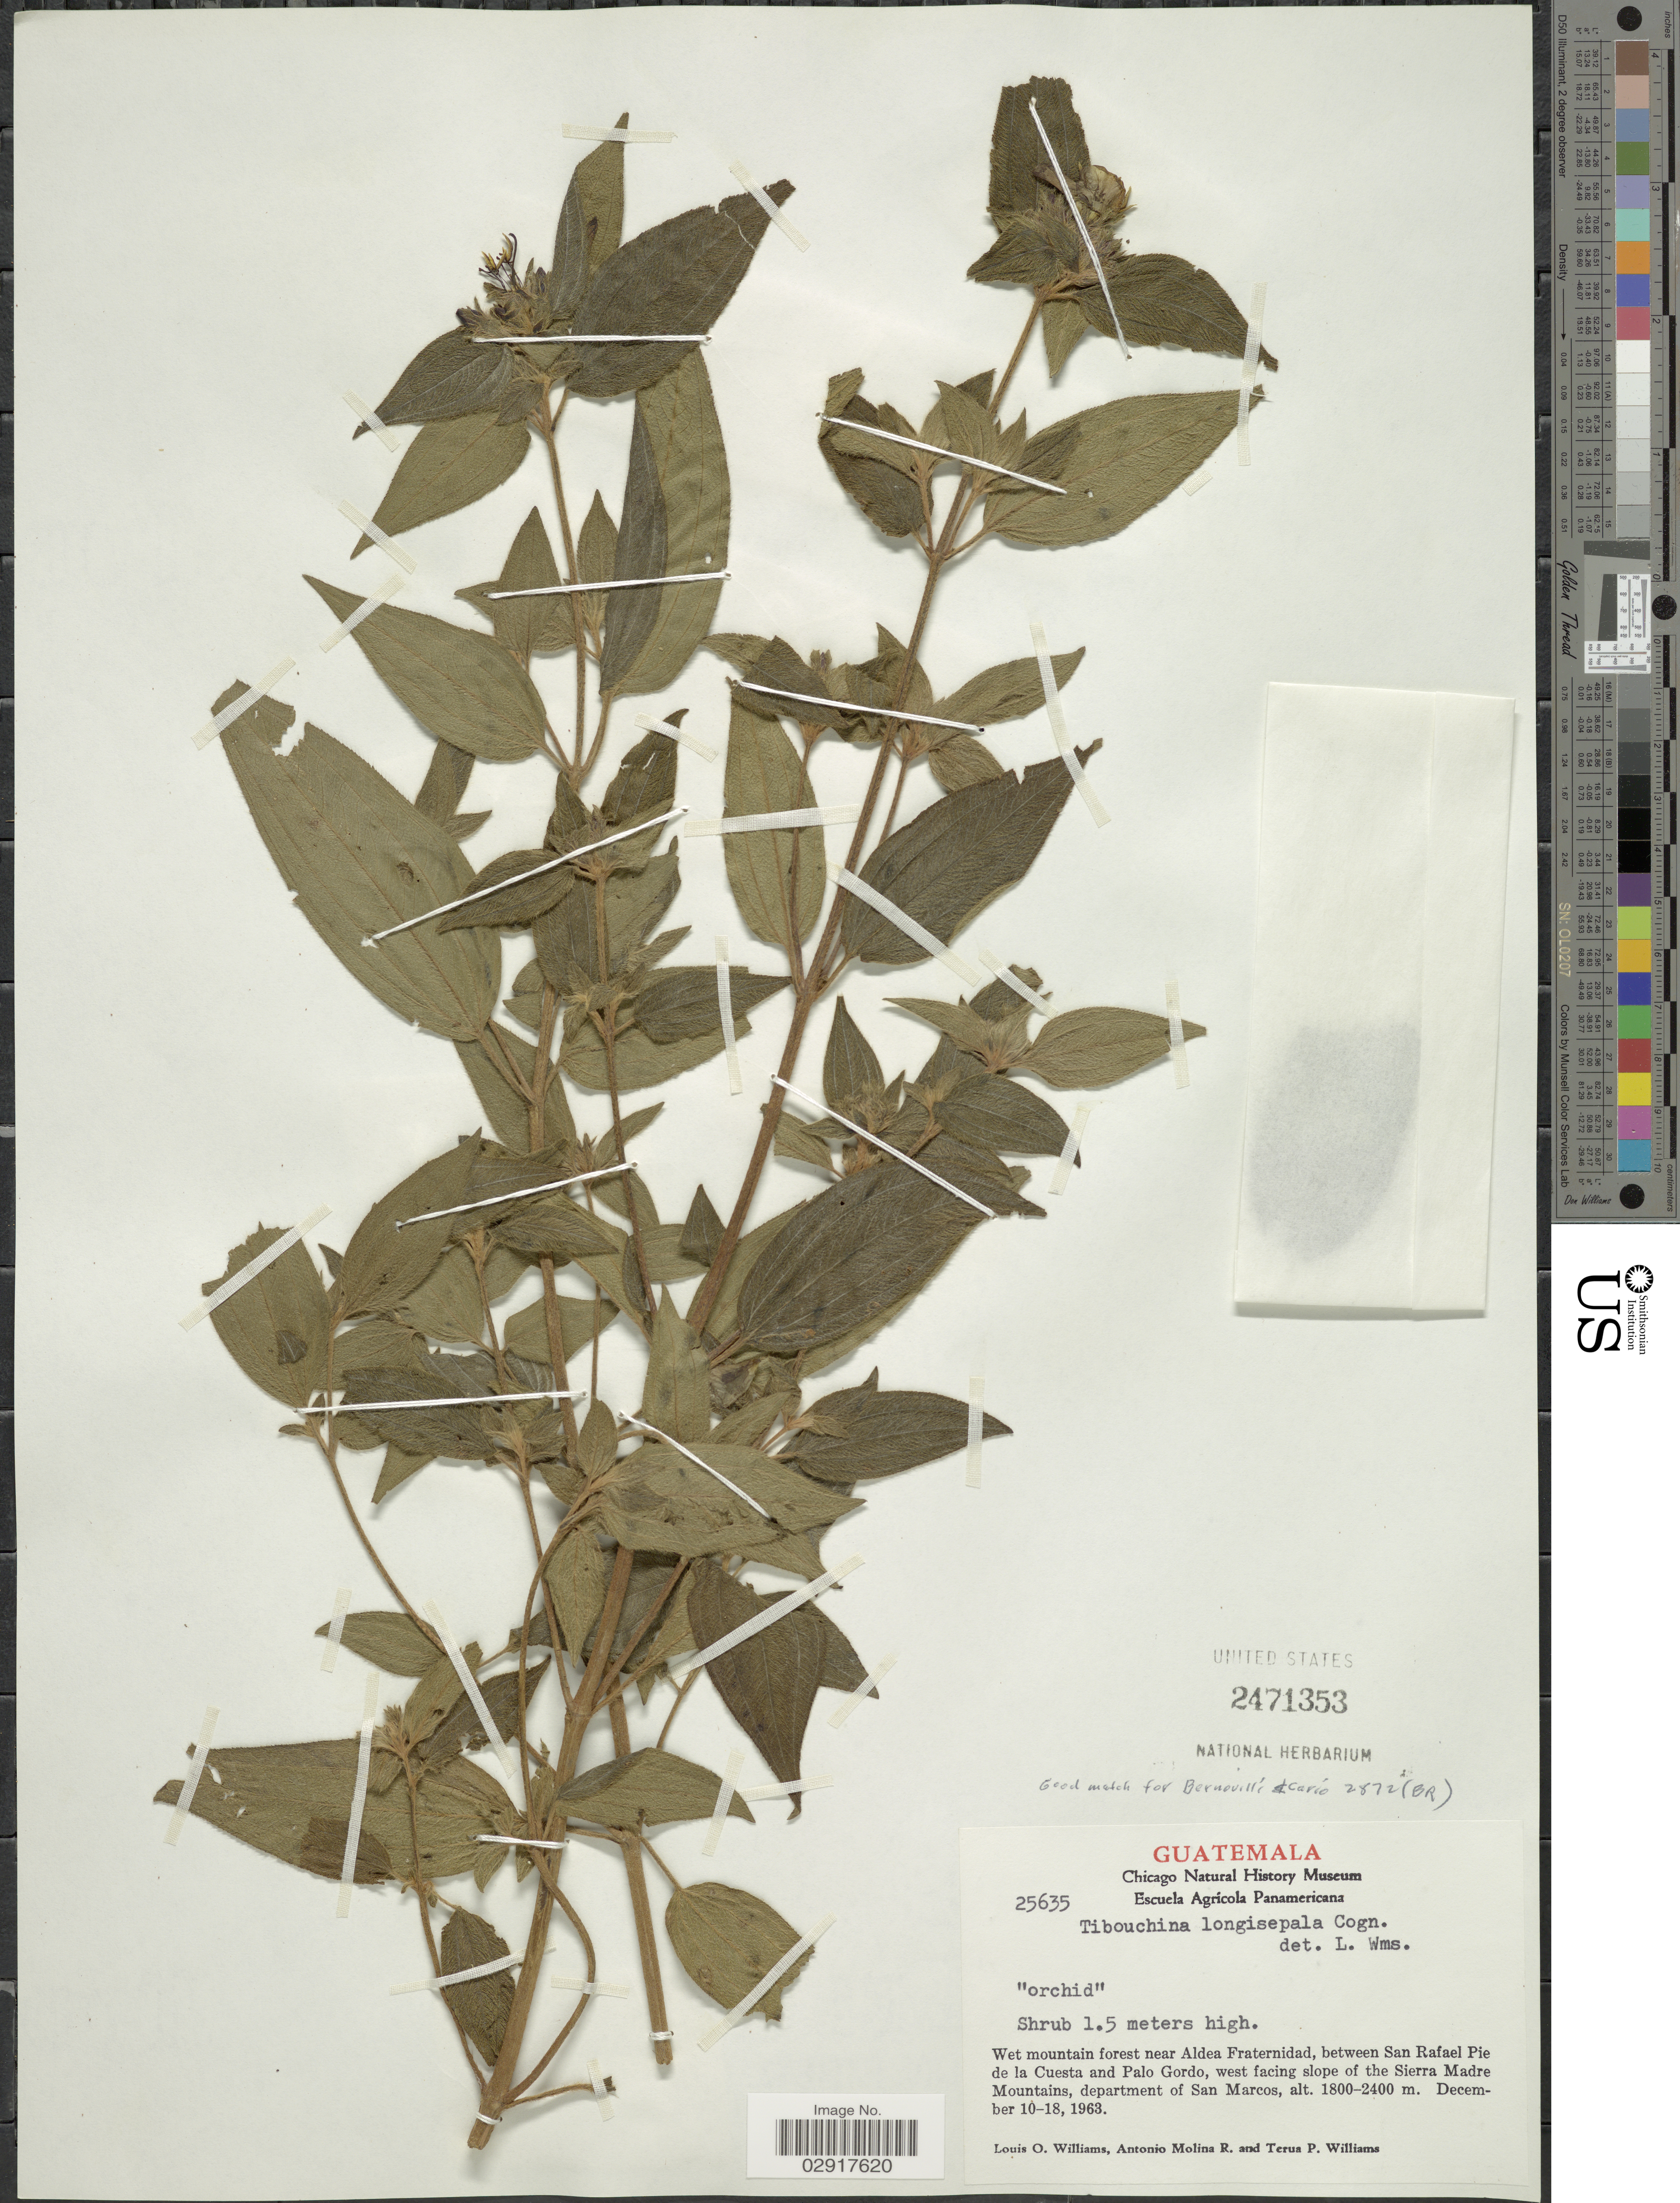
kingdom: Plantae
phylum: Tracheophyta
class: Magnoliopsida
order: Myrtales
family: Melastomataceae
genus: Chaetogastra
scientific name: Chaetogastra longisepala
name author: (Cogn.) P.J.F. Guim. & Michelang.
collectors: L. O. Williams, A. Molina R. & T. Williams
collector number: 25635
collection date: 1963-12-10/1963-12-18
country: Guatemala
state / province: San Marcos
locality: Wet mountain forest near Aldea Fraternidad, between San Rafael Pie de la Cuesta and Palo Gordo, west facing slope of the Sierra Madre Mountains, department of San Marcos.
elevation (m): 1800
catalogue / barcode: US 2471353